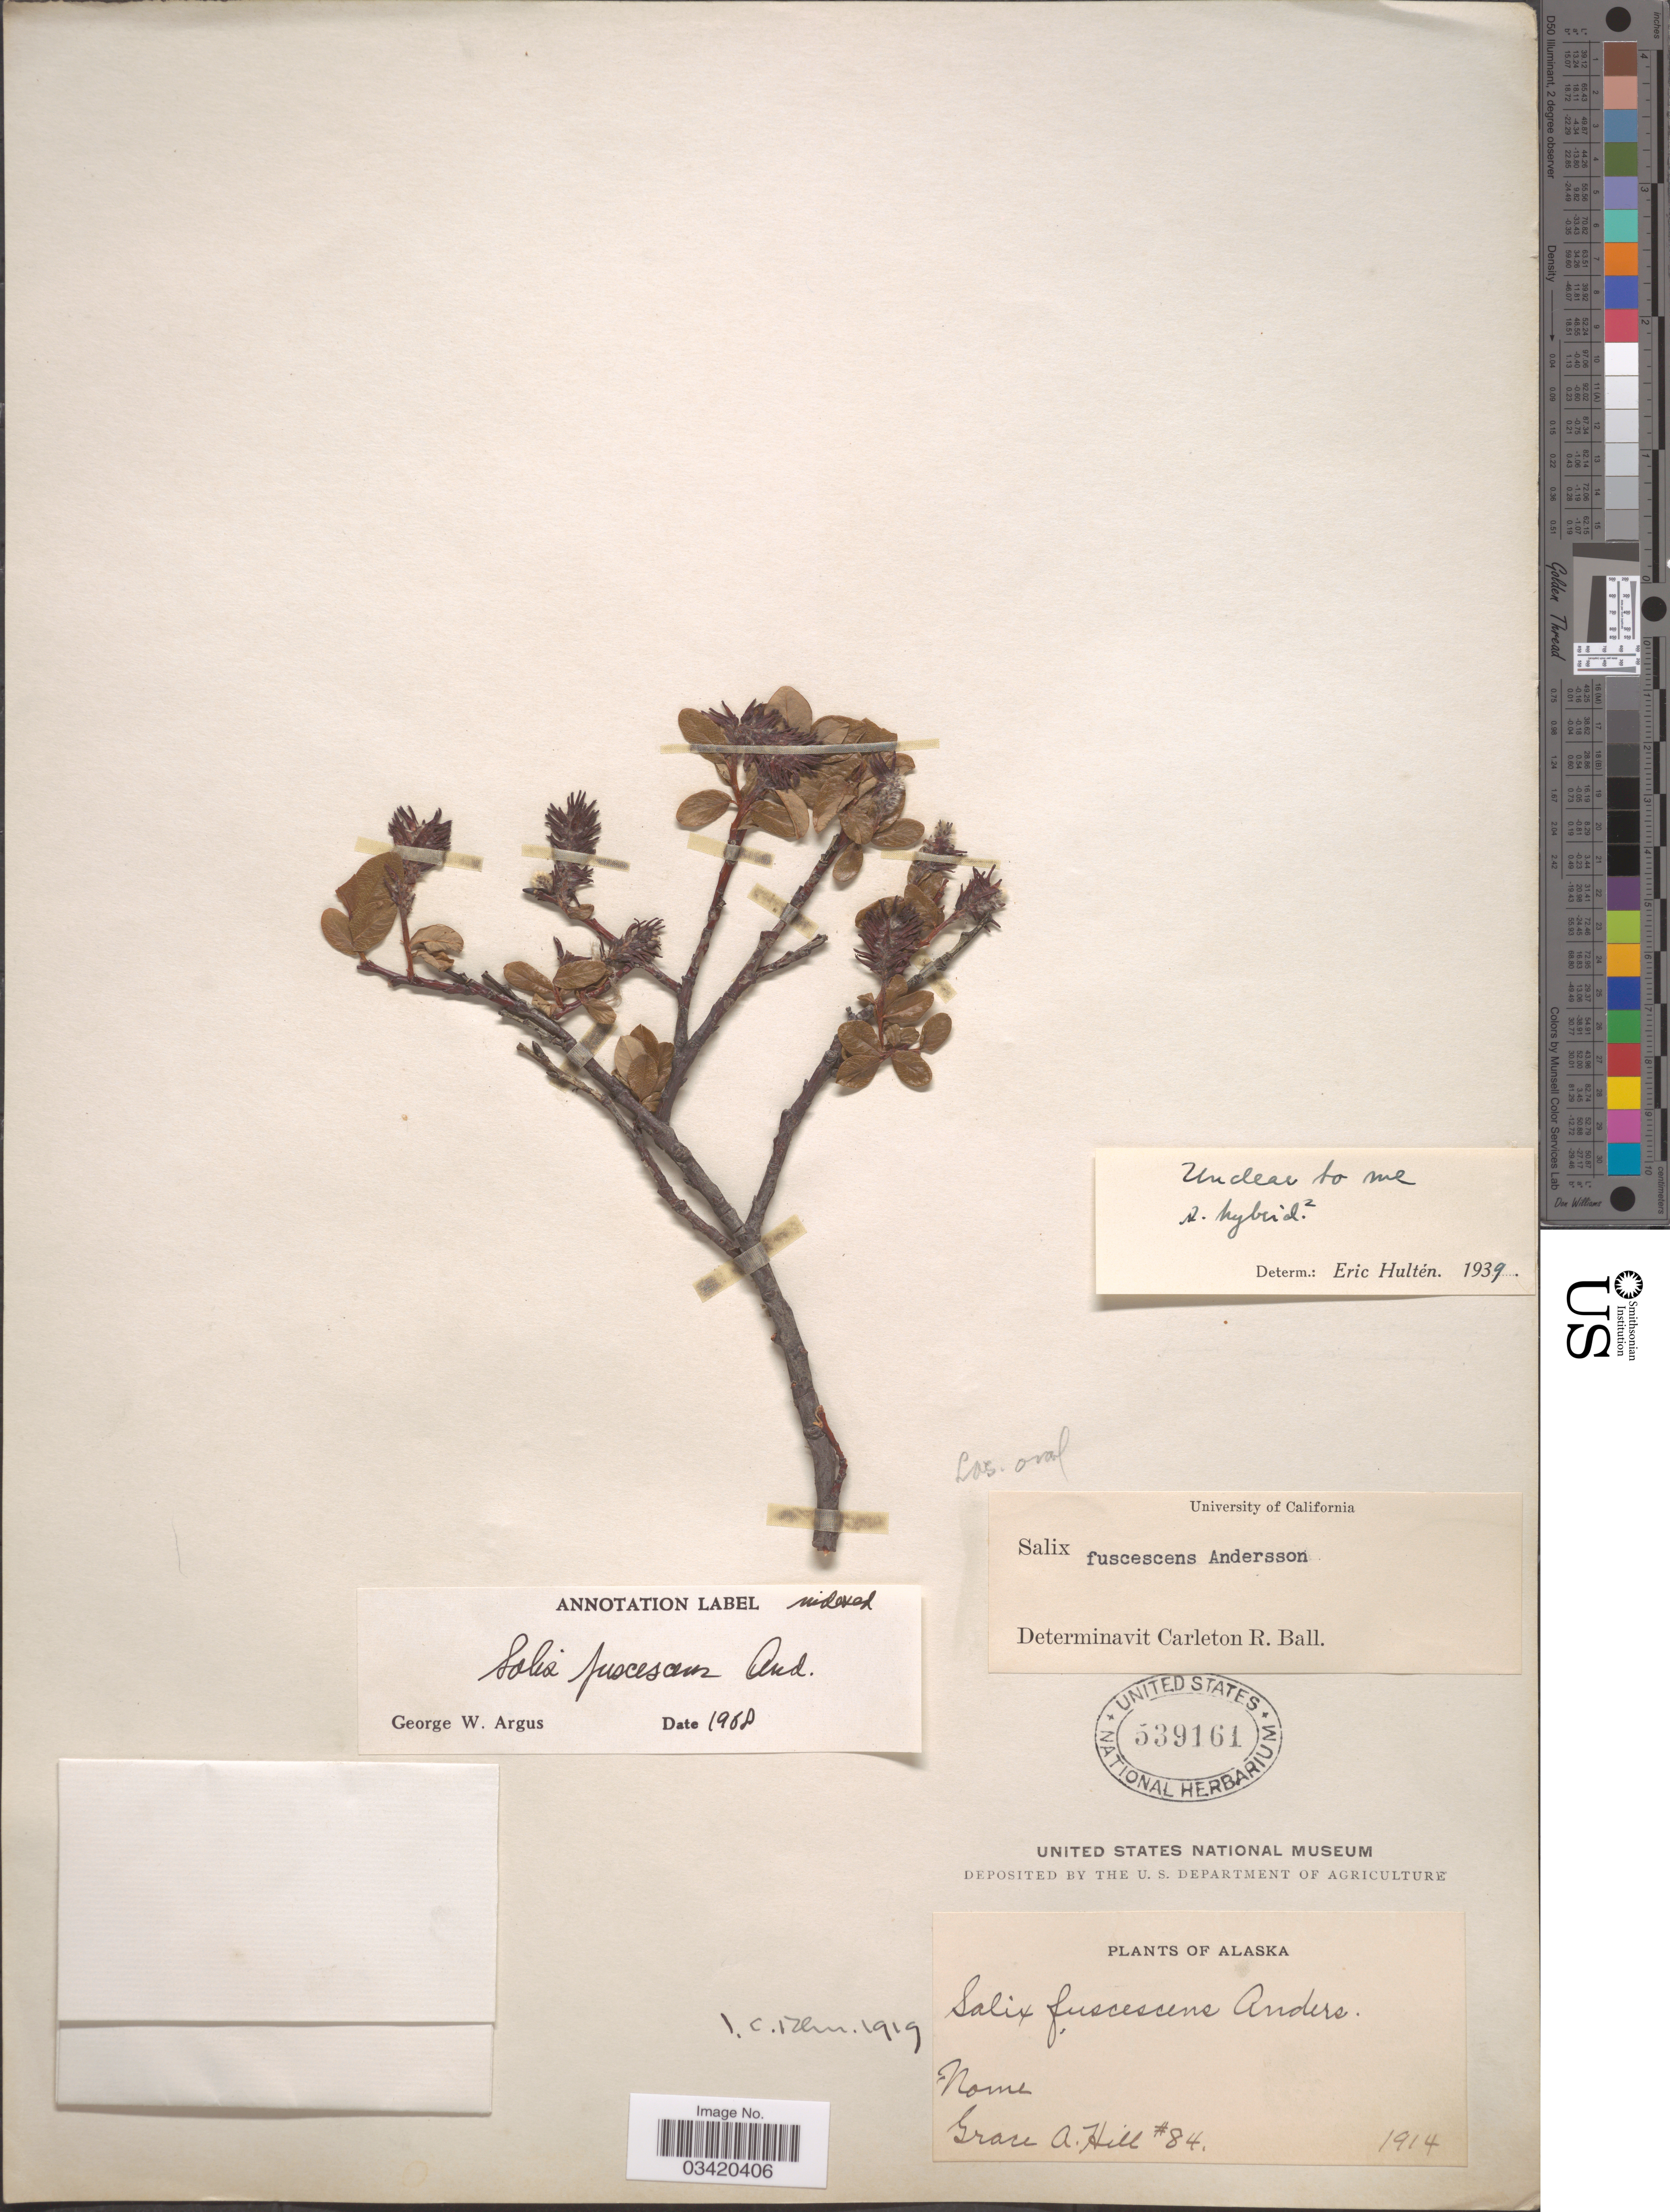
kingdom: Plantae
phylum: Tracheophyta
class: Magnoliopsida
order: Malpighiales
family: Salicaceae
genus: Salix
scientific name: Salix fuscescens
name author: Andersson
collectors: G. A. Hill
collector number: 84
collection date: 1914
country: United States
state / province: Alaska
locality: Nome.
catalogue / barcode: US 539161